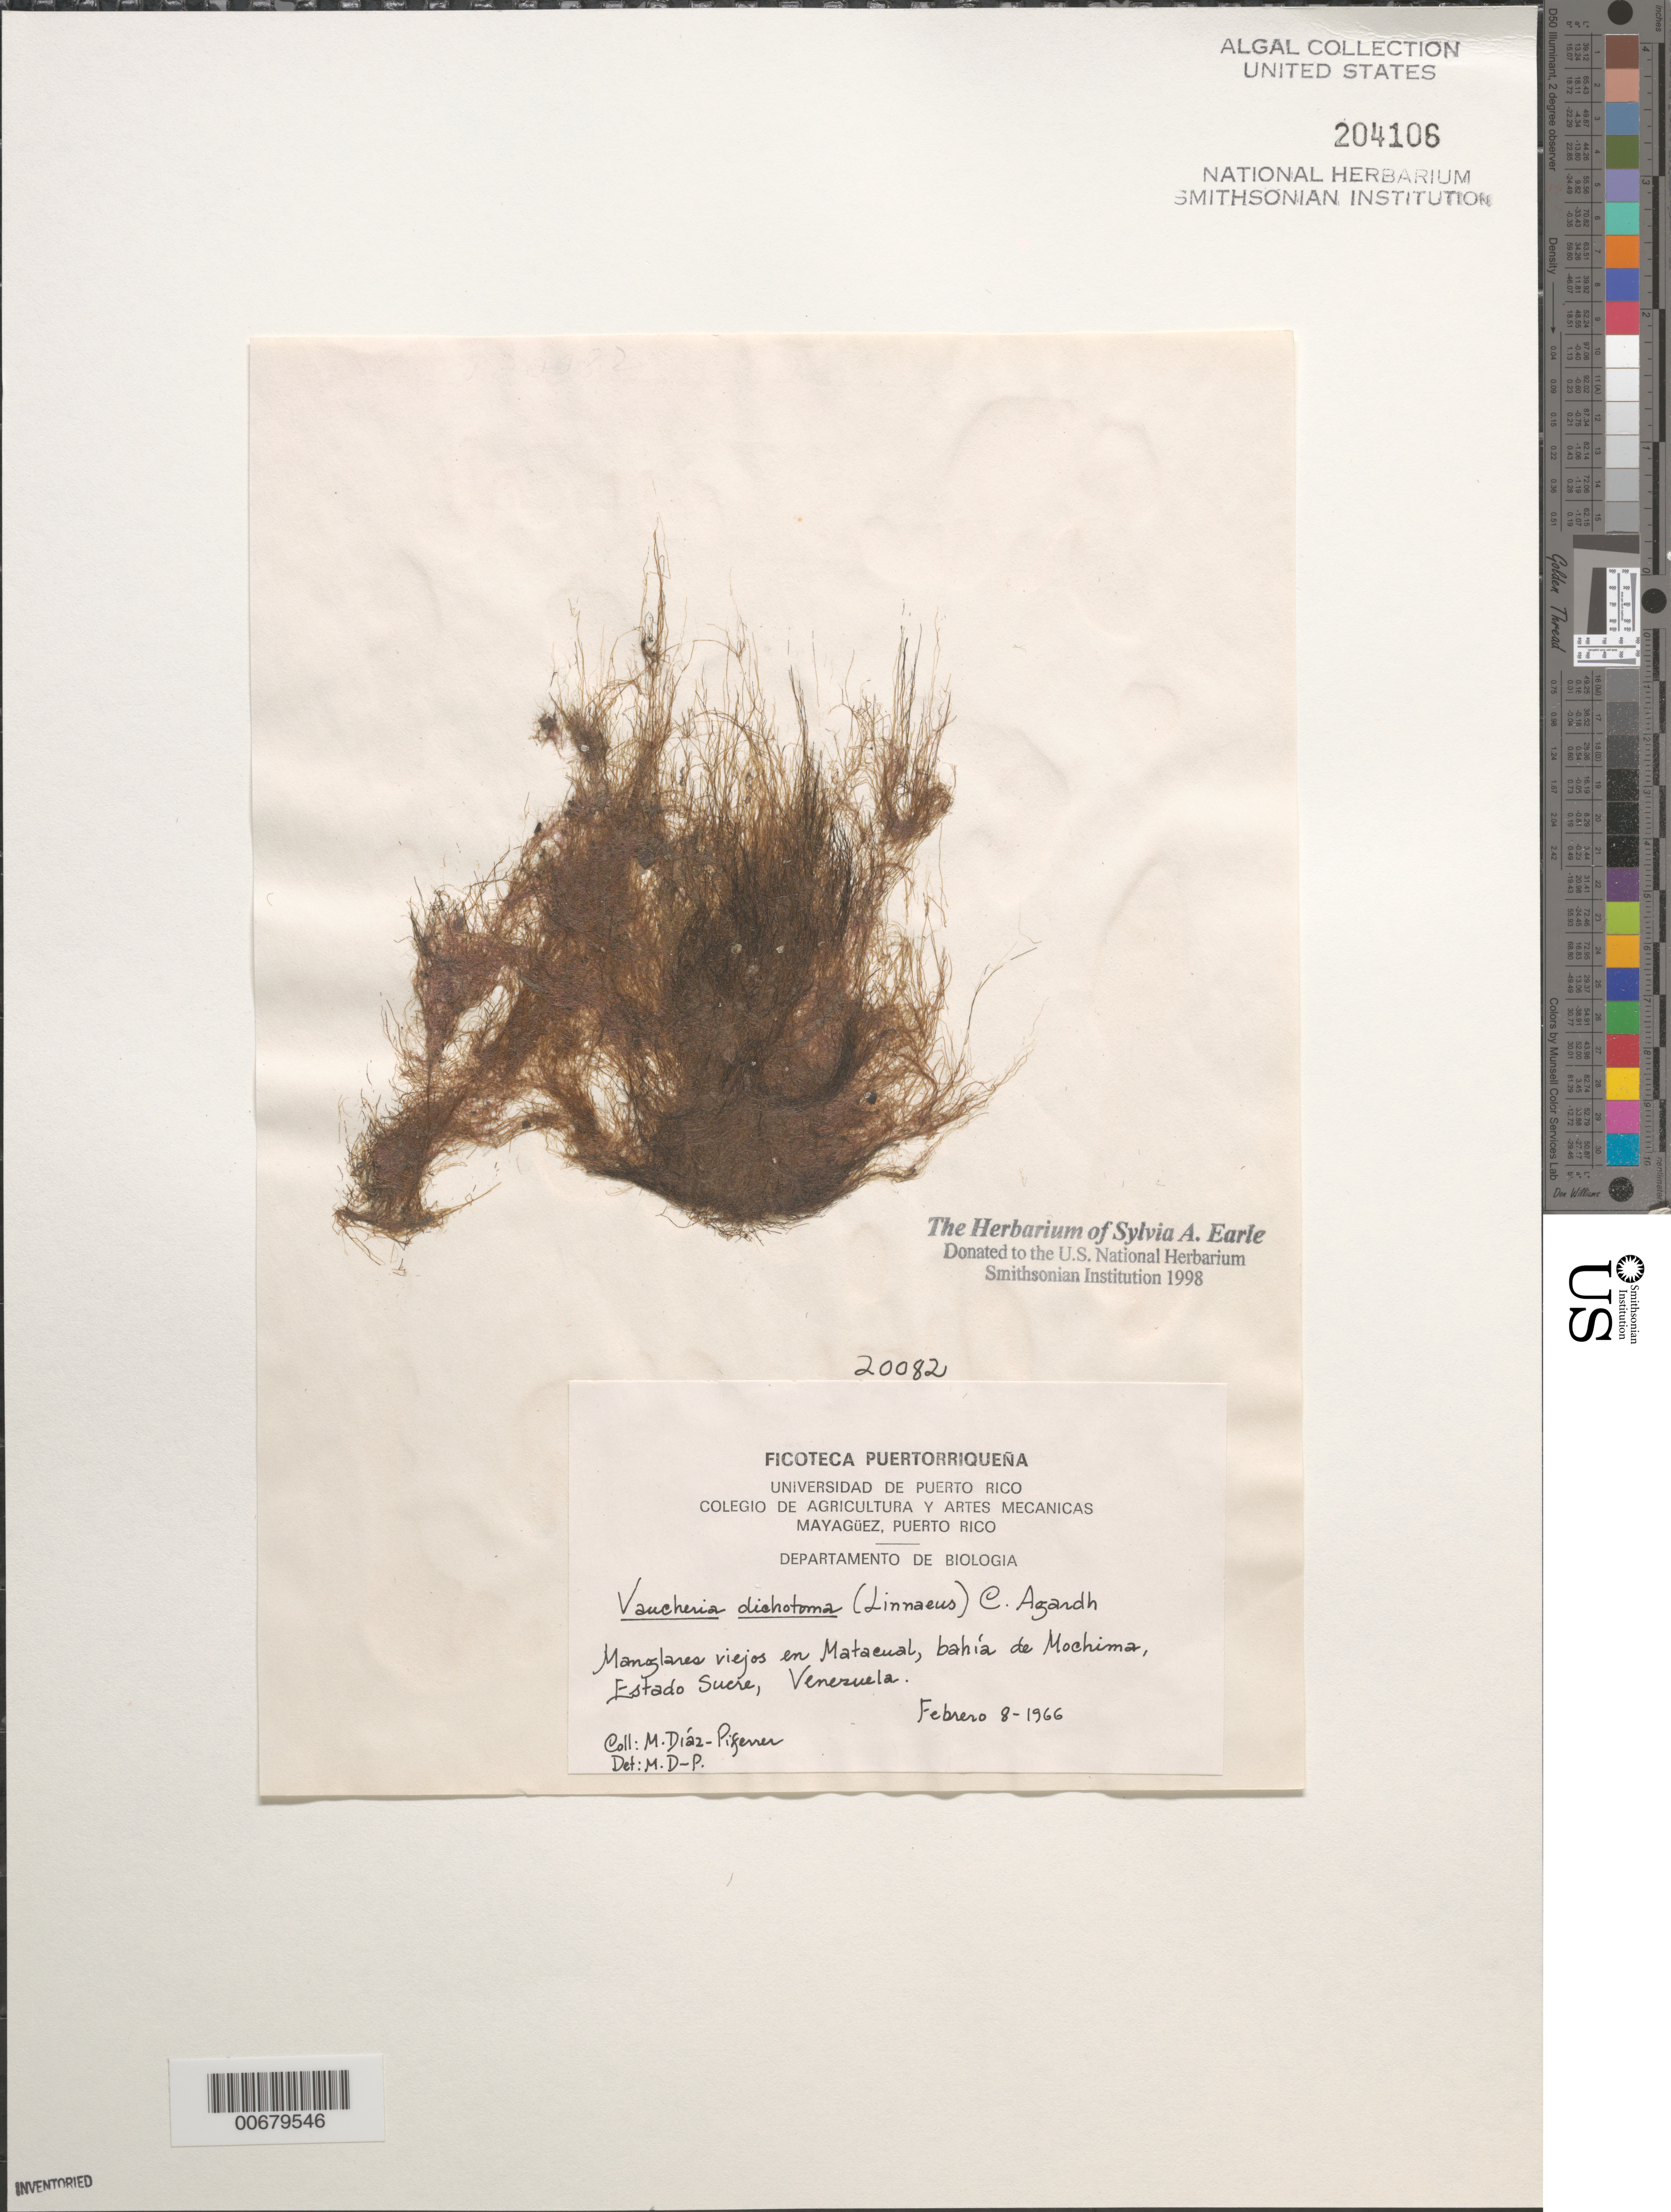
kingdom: Chromista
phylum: Ochrophyta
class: Xanthophyceae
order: Vaucheriales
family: Vaucheriaceae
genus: Vaucheria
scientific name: Vaucheria dichotoma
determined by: Diaz-Piferrer, M.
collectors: M. Diaz-Piferrer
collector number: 20082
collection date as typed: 08 Feb 1966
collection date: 1966-02-08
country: Venezuela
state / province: Sucre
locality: Matacual, Bahia de Mochima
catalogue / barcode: US 204106